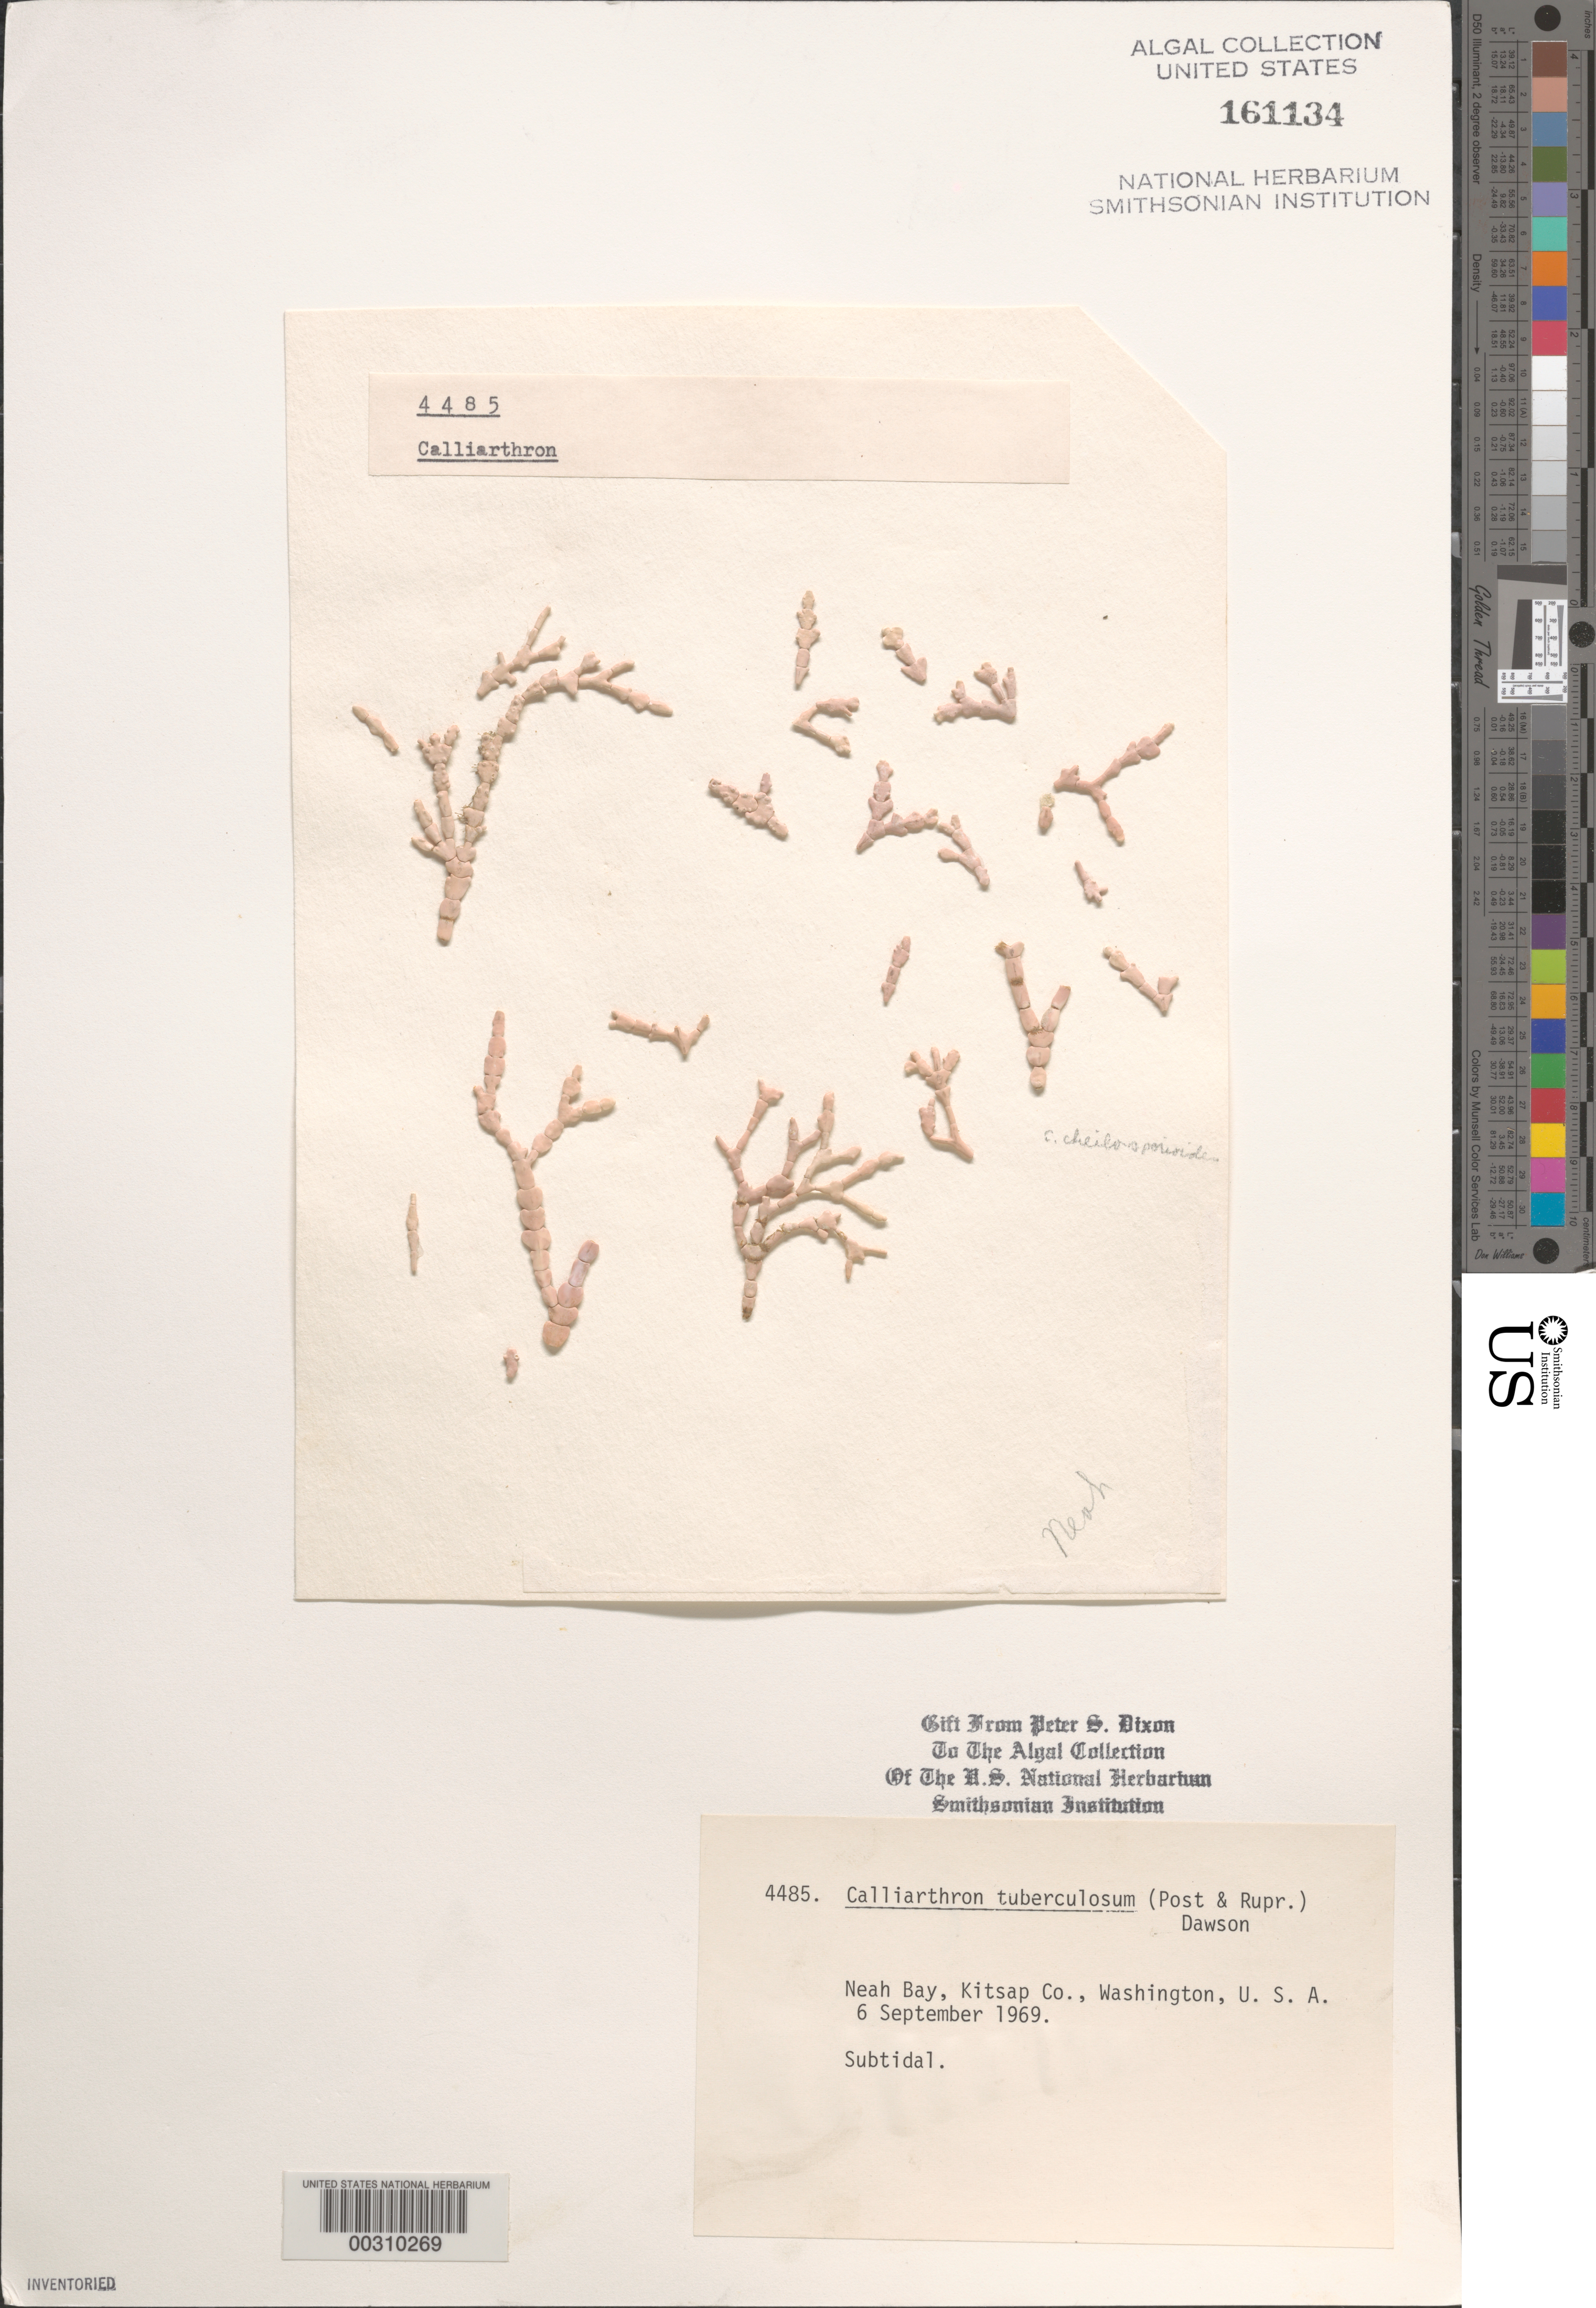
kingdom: Plantae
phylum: Rhodophyta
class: Florideophyceae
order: Corallinales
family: Corallinaceae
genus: Calliarthron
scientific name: Calliarthron tuberculosum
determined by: Dixon, P. S.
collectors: P. S. Dixon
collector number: PSD 4485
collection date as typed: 06 Sep 1969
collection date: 1969-09-06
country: United States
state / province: Washington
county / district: Kitsap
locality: Neah Bay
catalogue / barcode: US 161134